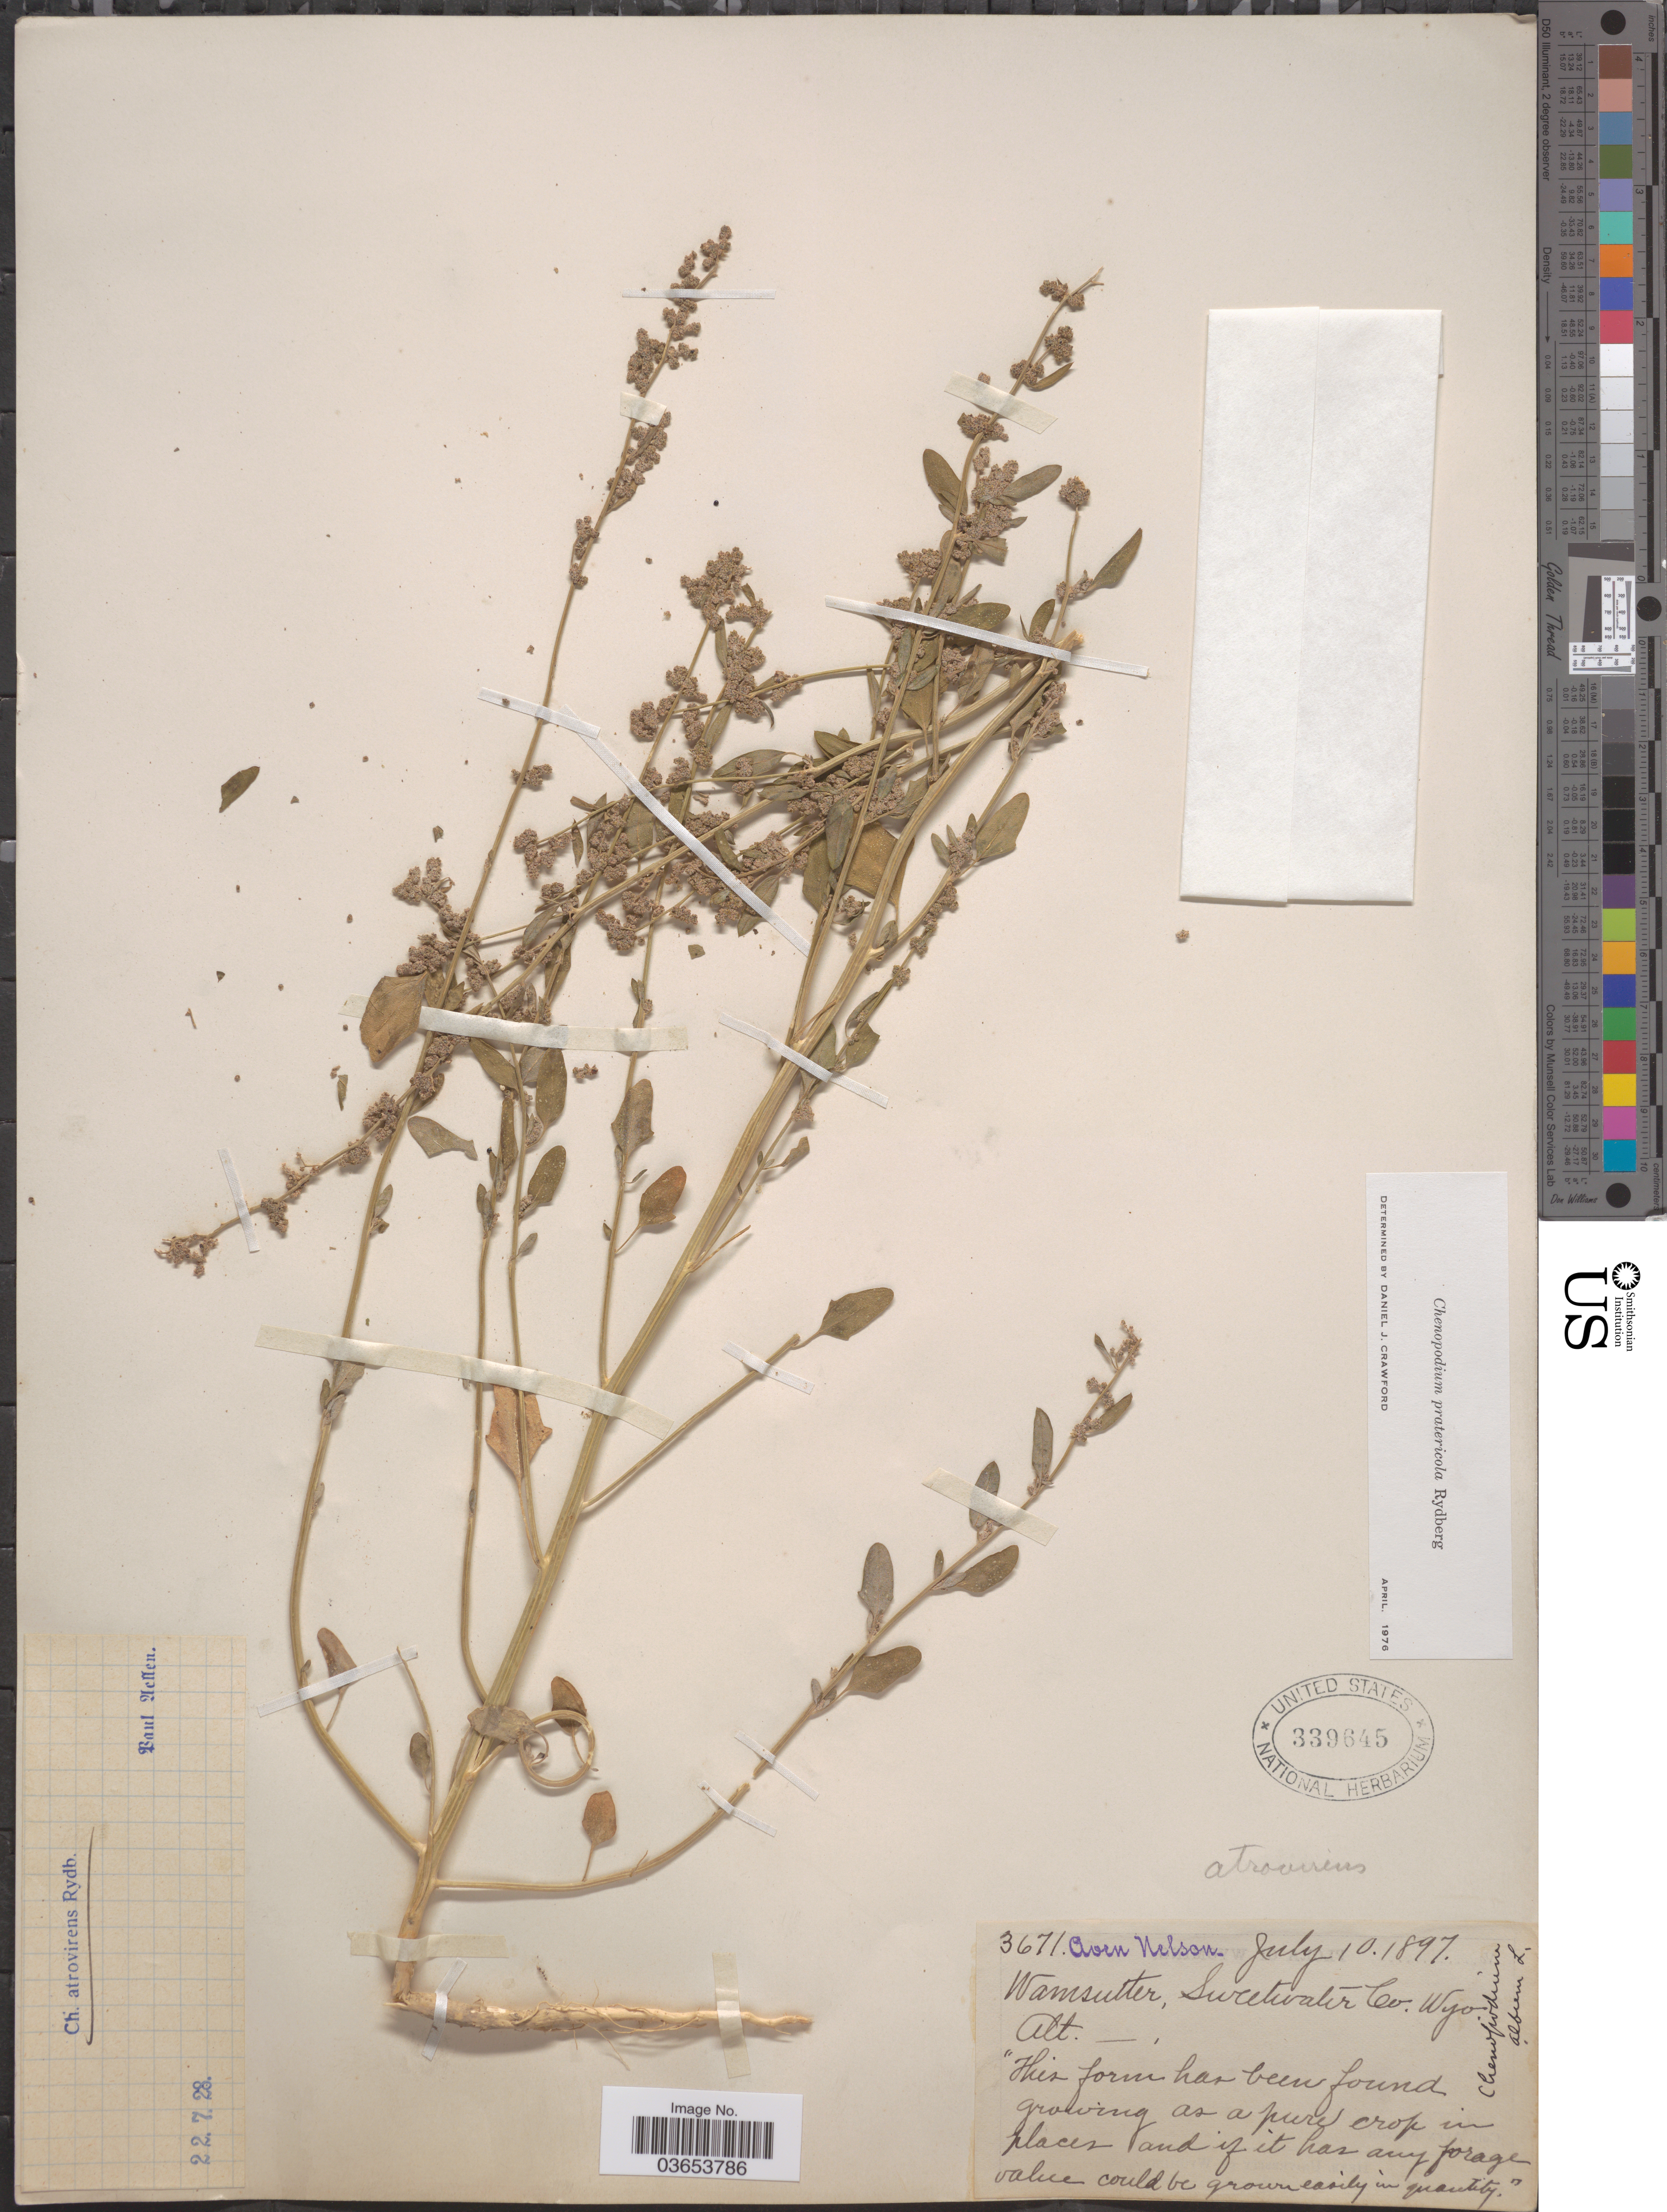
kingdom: Plantae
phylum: Tracheophyta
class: Magnoliopsida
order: Caryophyllales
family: Amaranthaceae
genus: Chenopodium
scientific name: Chenopodium pratericola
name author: Rydb.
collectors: A. Nelson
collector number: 3671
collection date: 1897-07-10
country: United States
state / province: Wyoming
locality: Wamsutter, Sweetwater Co.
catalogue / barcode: US 339645